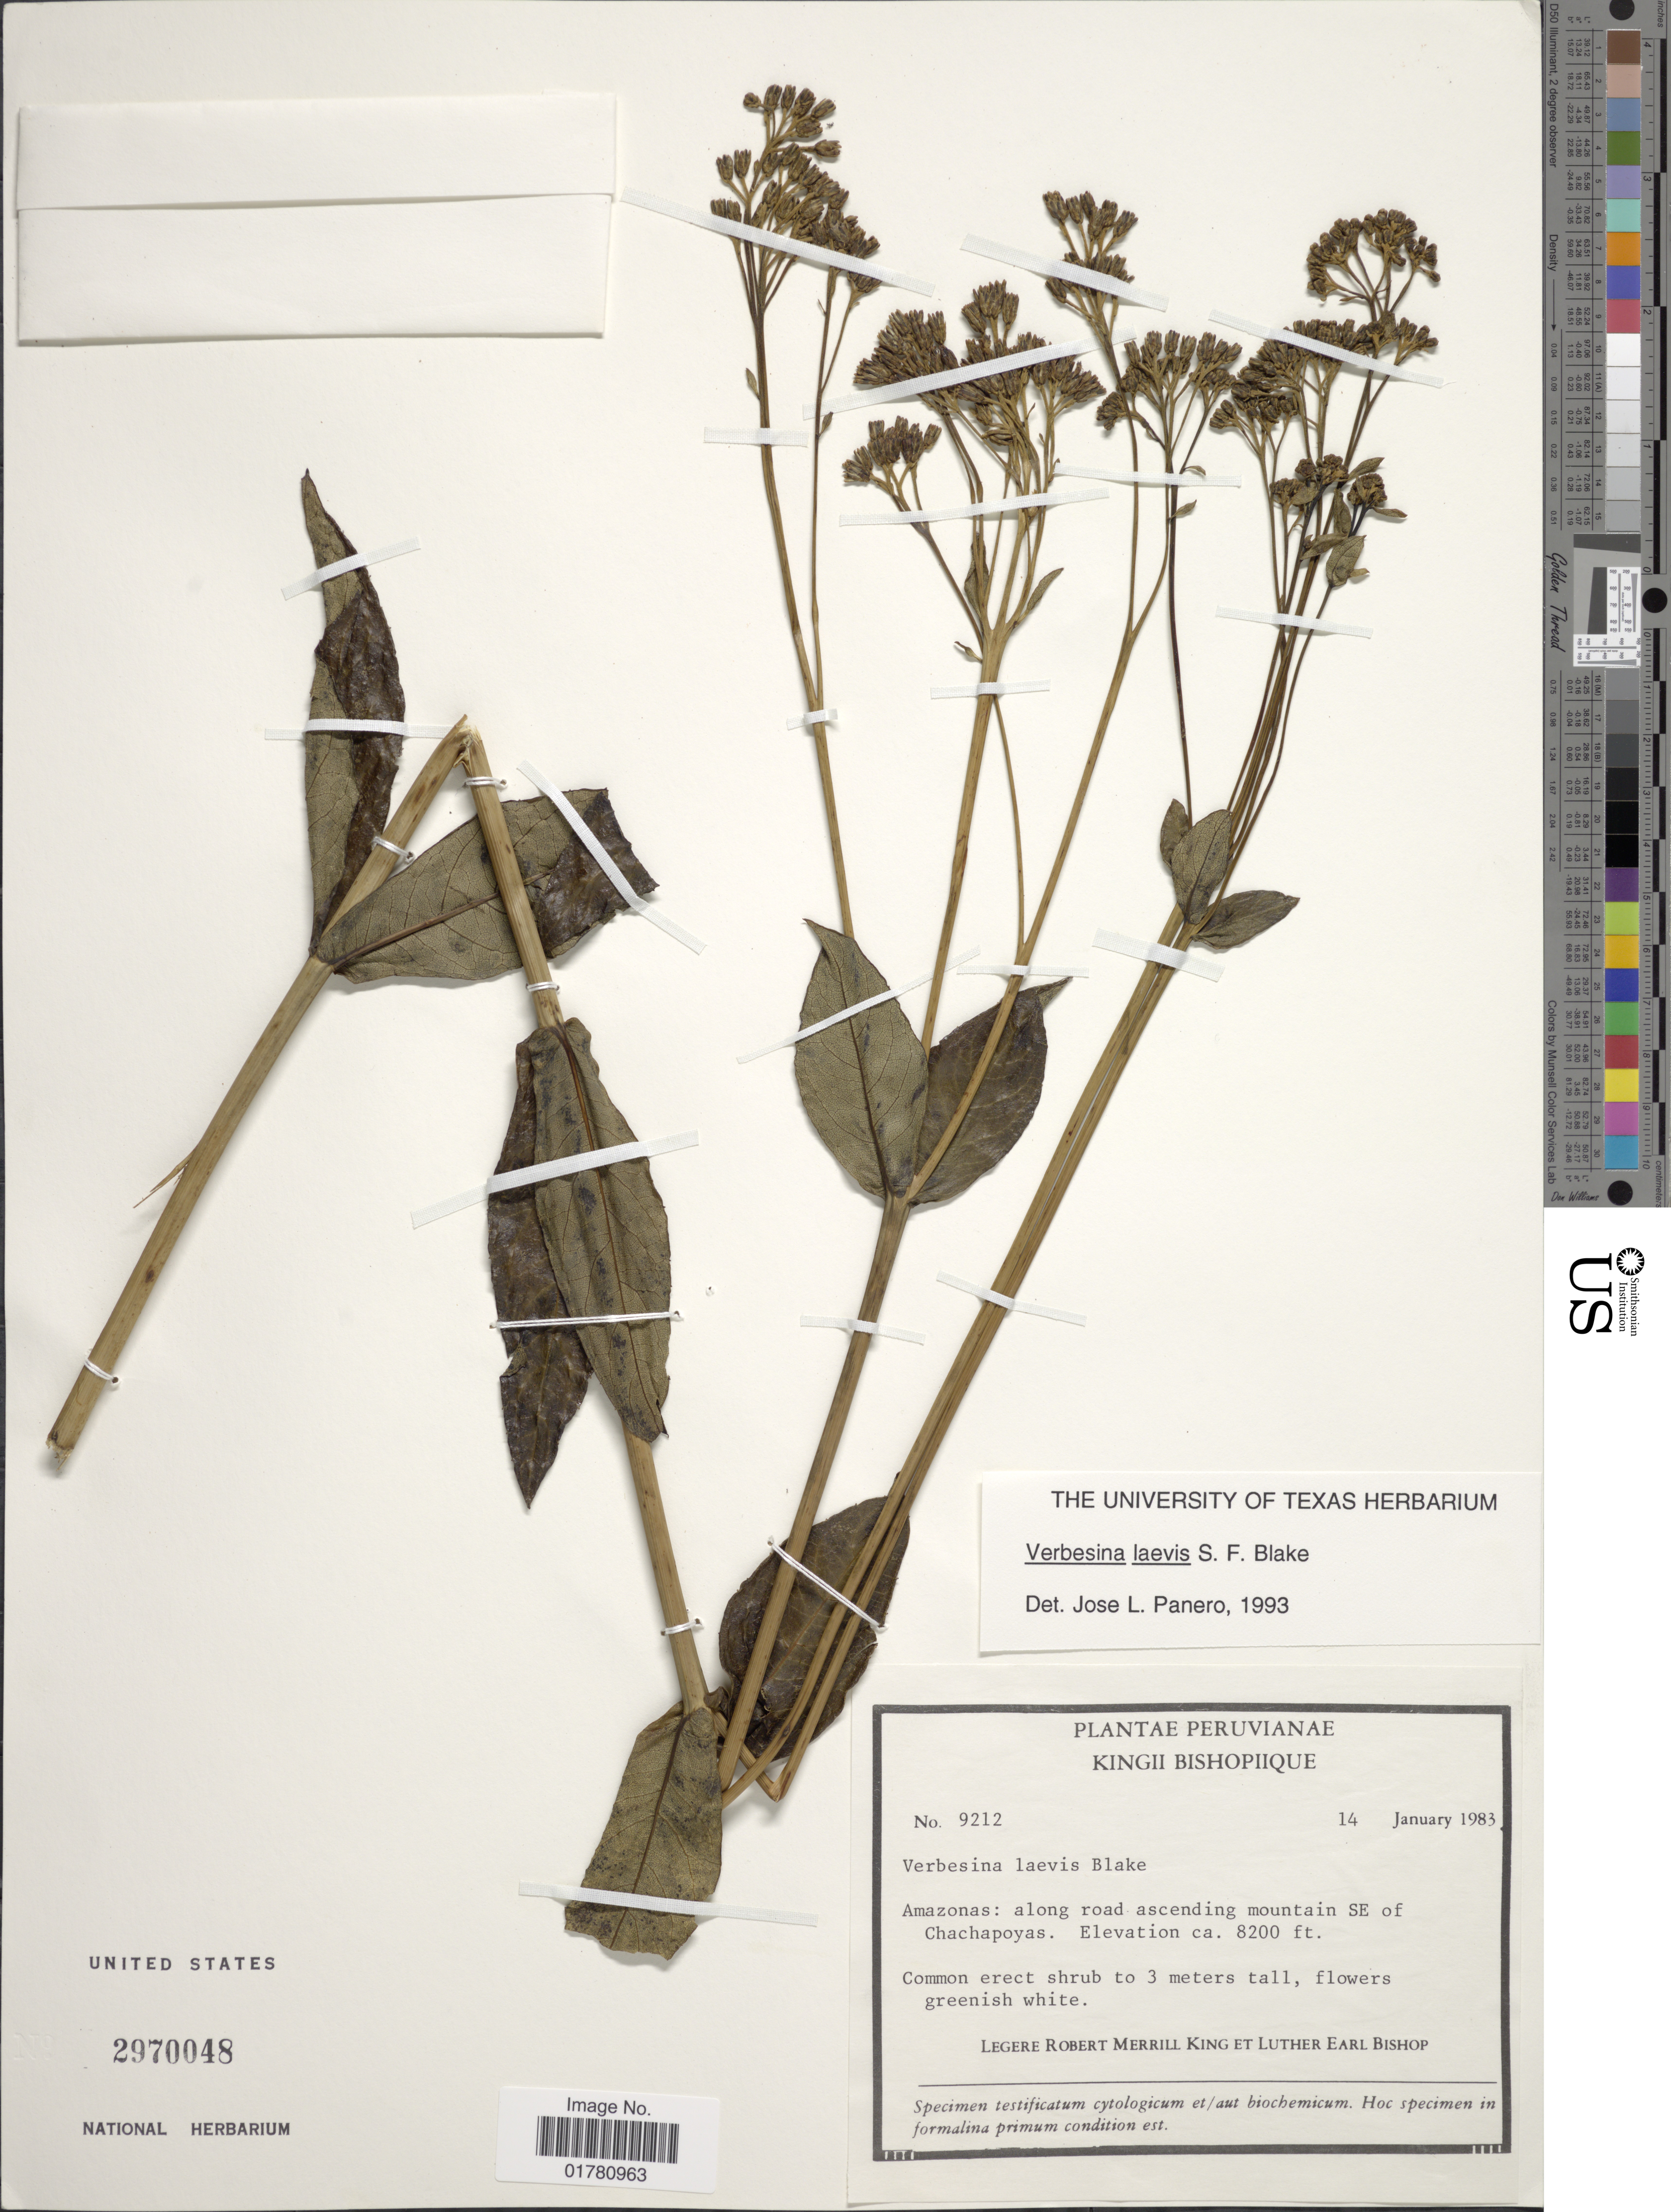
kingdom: Plantae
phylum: Tracheophyta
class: Magnoliopsida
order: Asterales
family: Asteraceae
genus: Verbesina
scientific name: Verbesina laevis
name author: S.F. Blake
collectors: R. M. King & L. E. Bishop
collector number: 9212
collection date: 1983-01-14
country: Peru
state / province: Amazonas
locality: Along road ascending mountain SE of Chachapoyas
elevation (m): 2499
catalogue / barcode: US 2970048